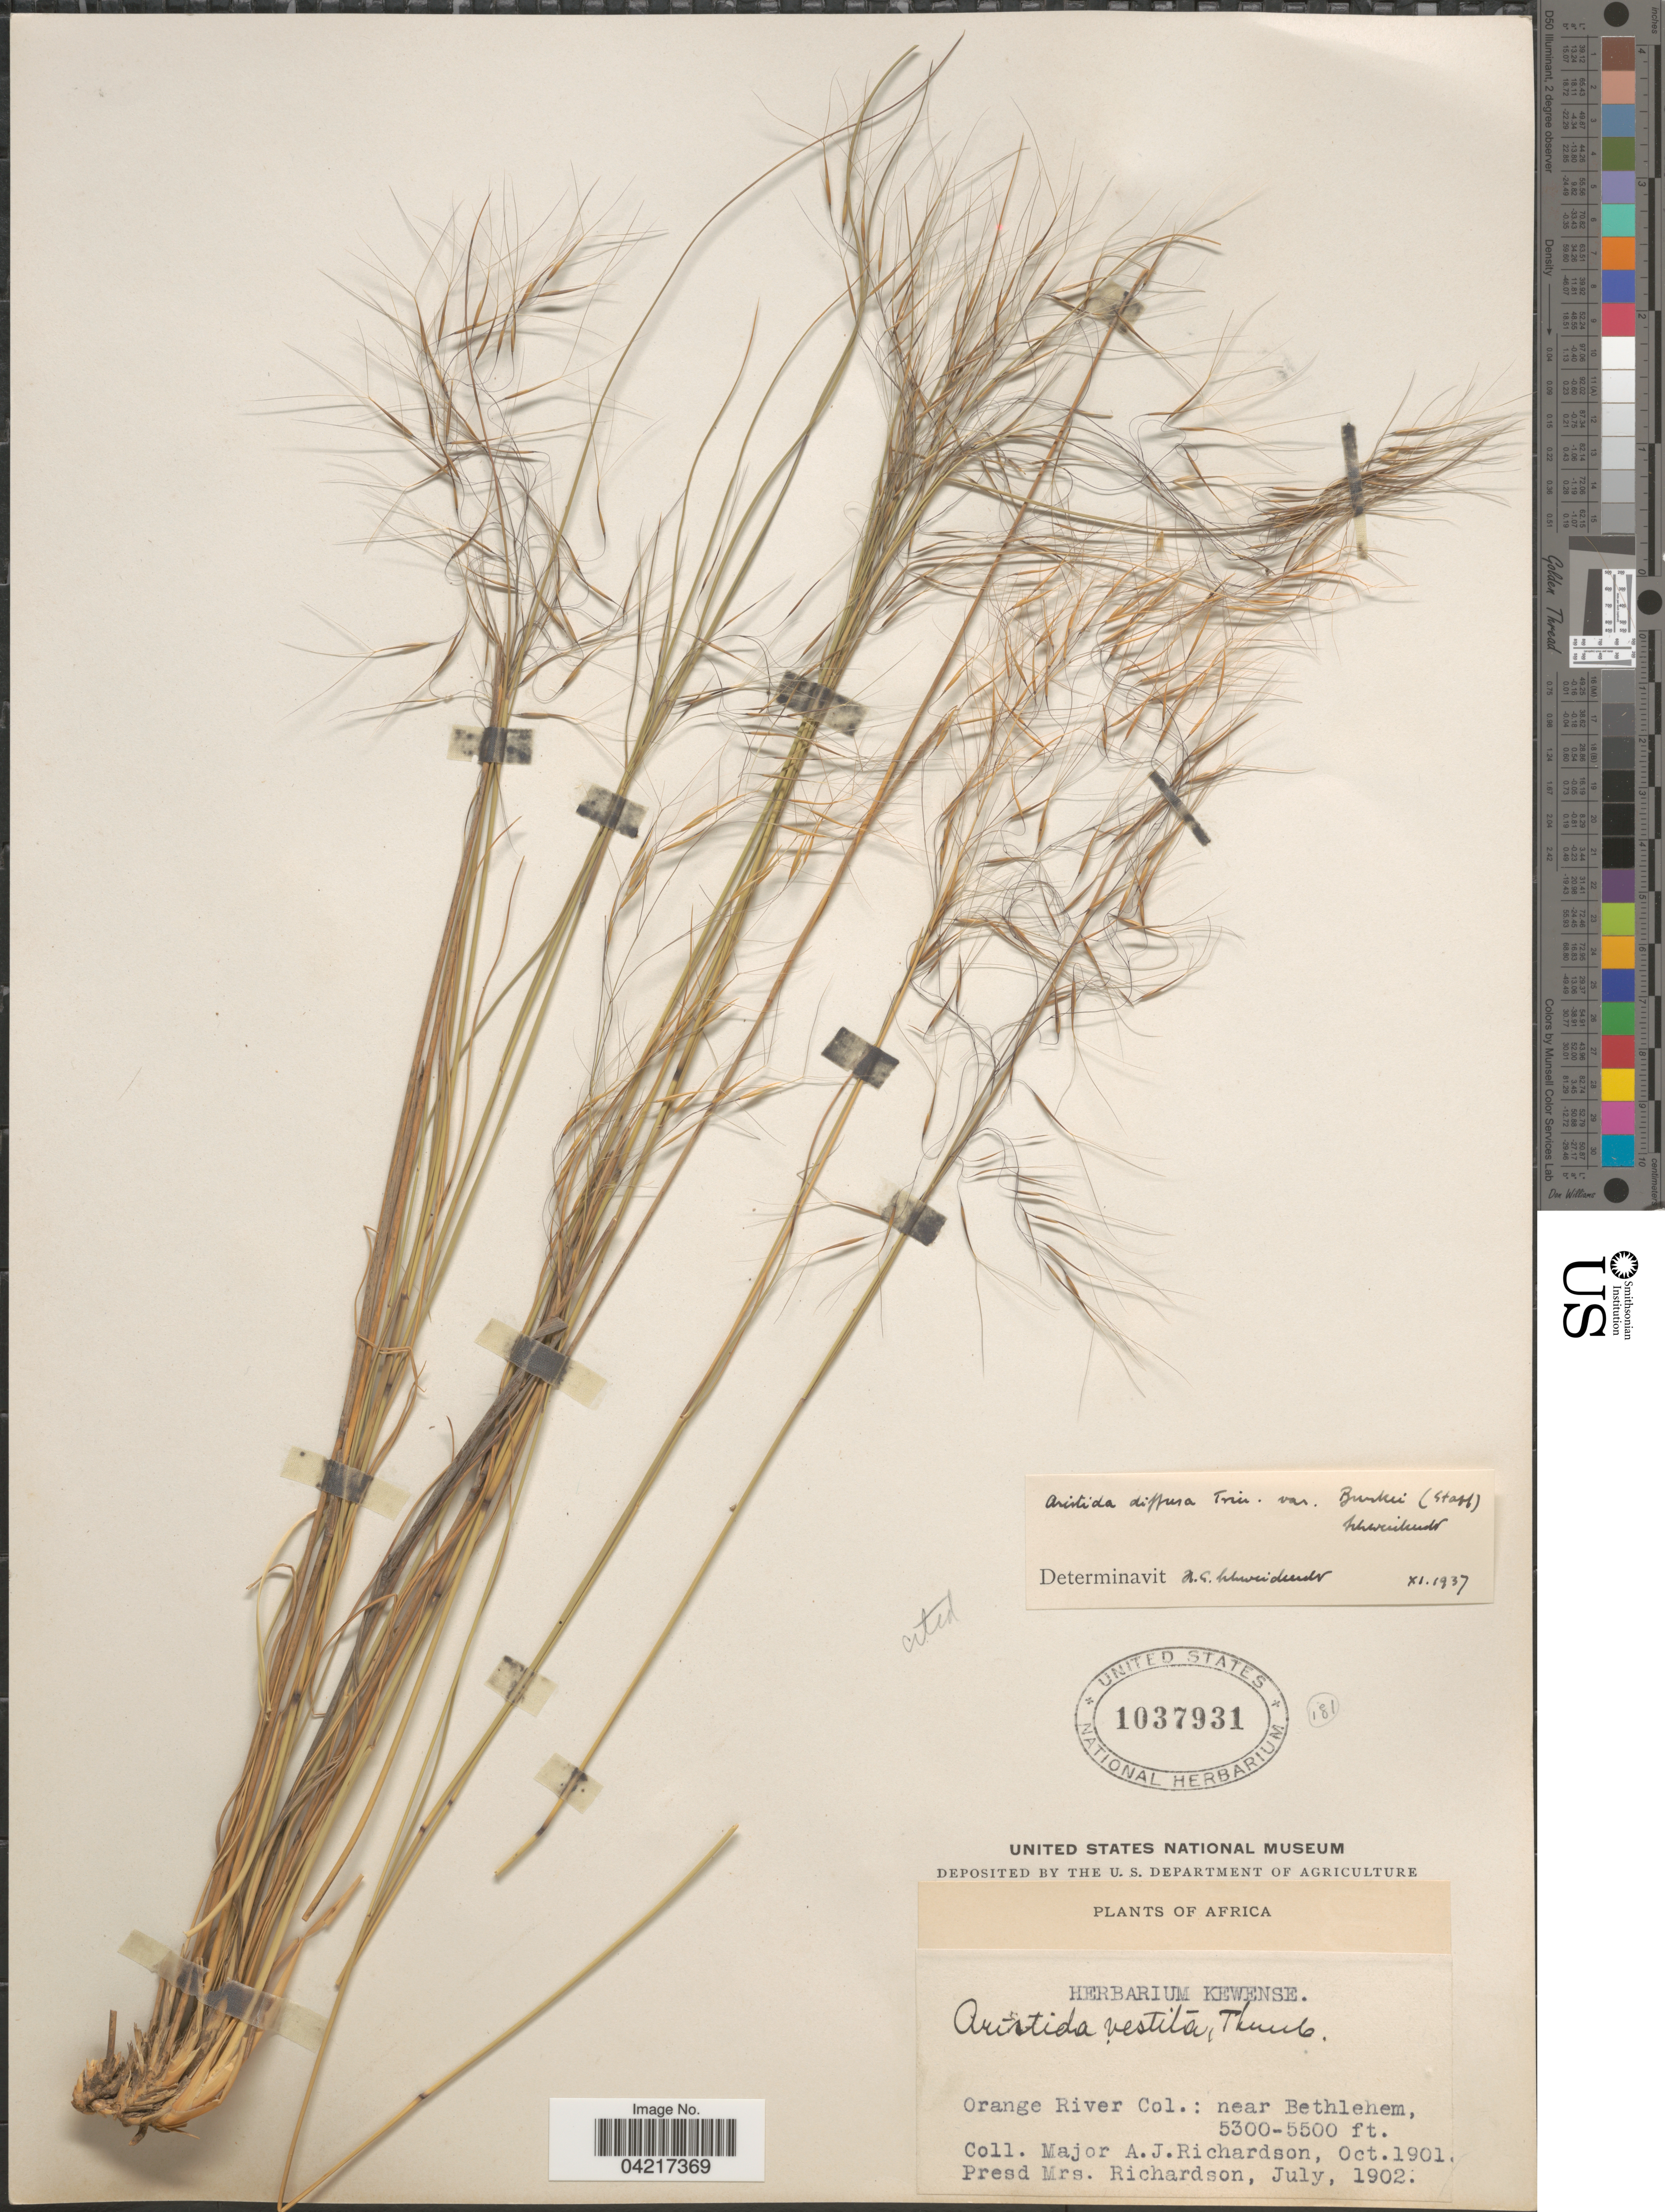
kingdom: Plantae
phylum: Tracheophyta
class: Liliopsida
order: Poales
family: Poaceae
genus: Aristida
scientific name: Aristida diffusa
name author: Trin.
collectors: A. Richardson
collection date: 1901-10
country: South Africa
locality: Africa. Orange River Col.: near Bethlehem.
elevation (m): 1615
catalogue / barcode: US 1037931